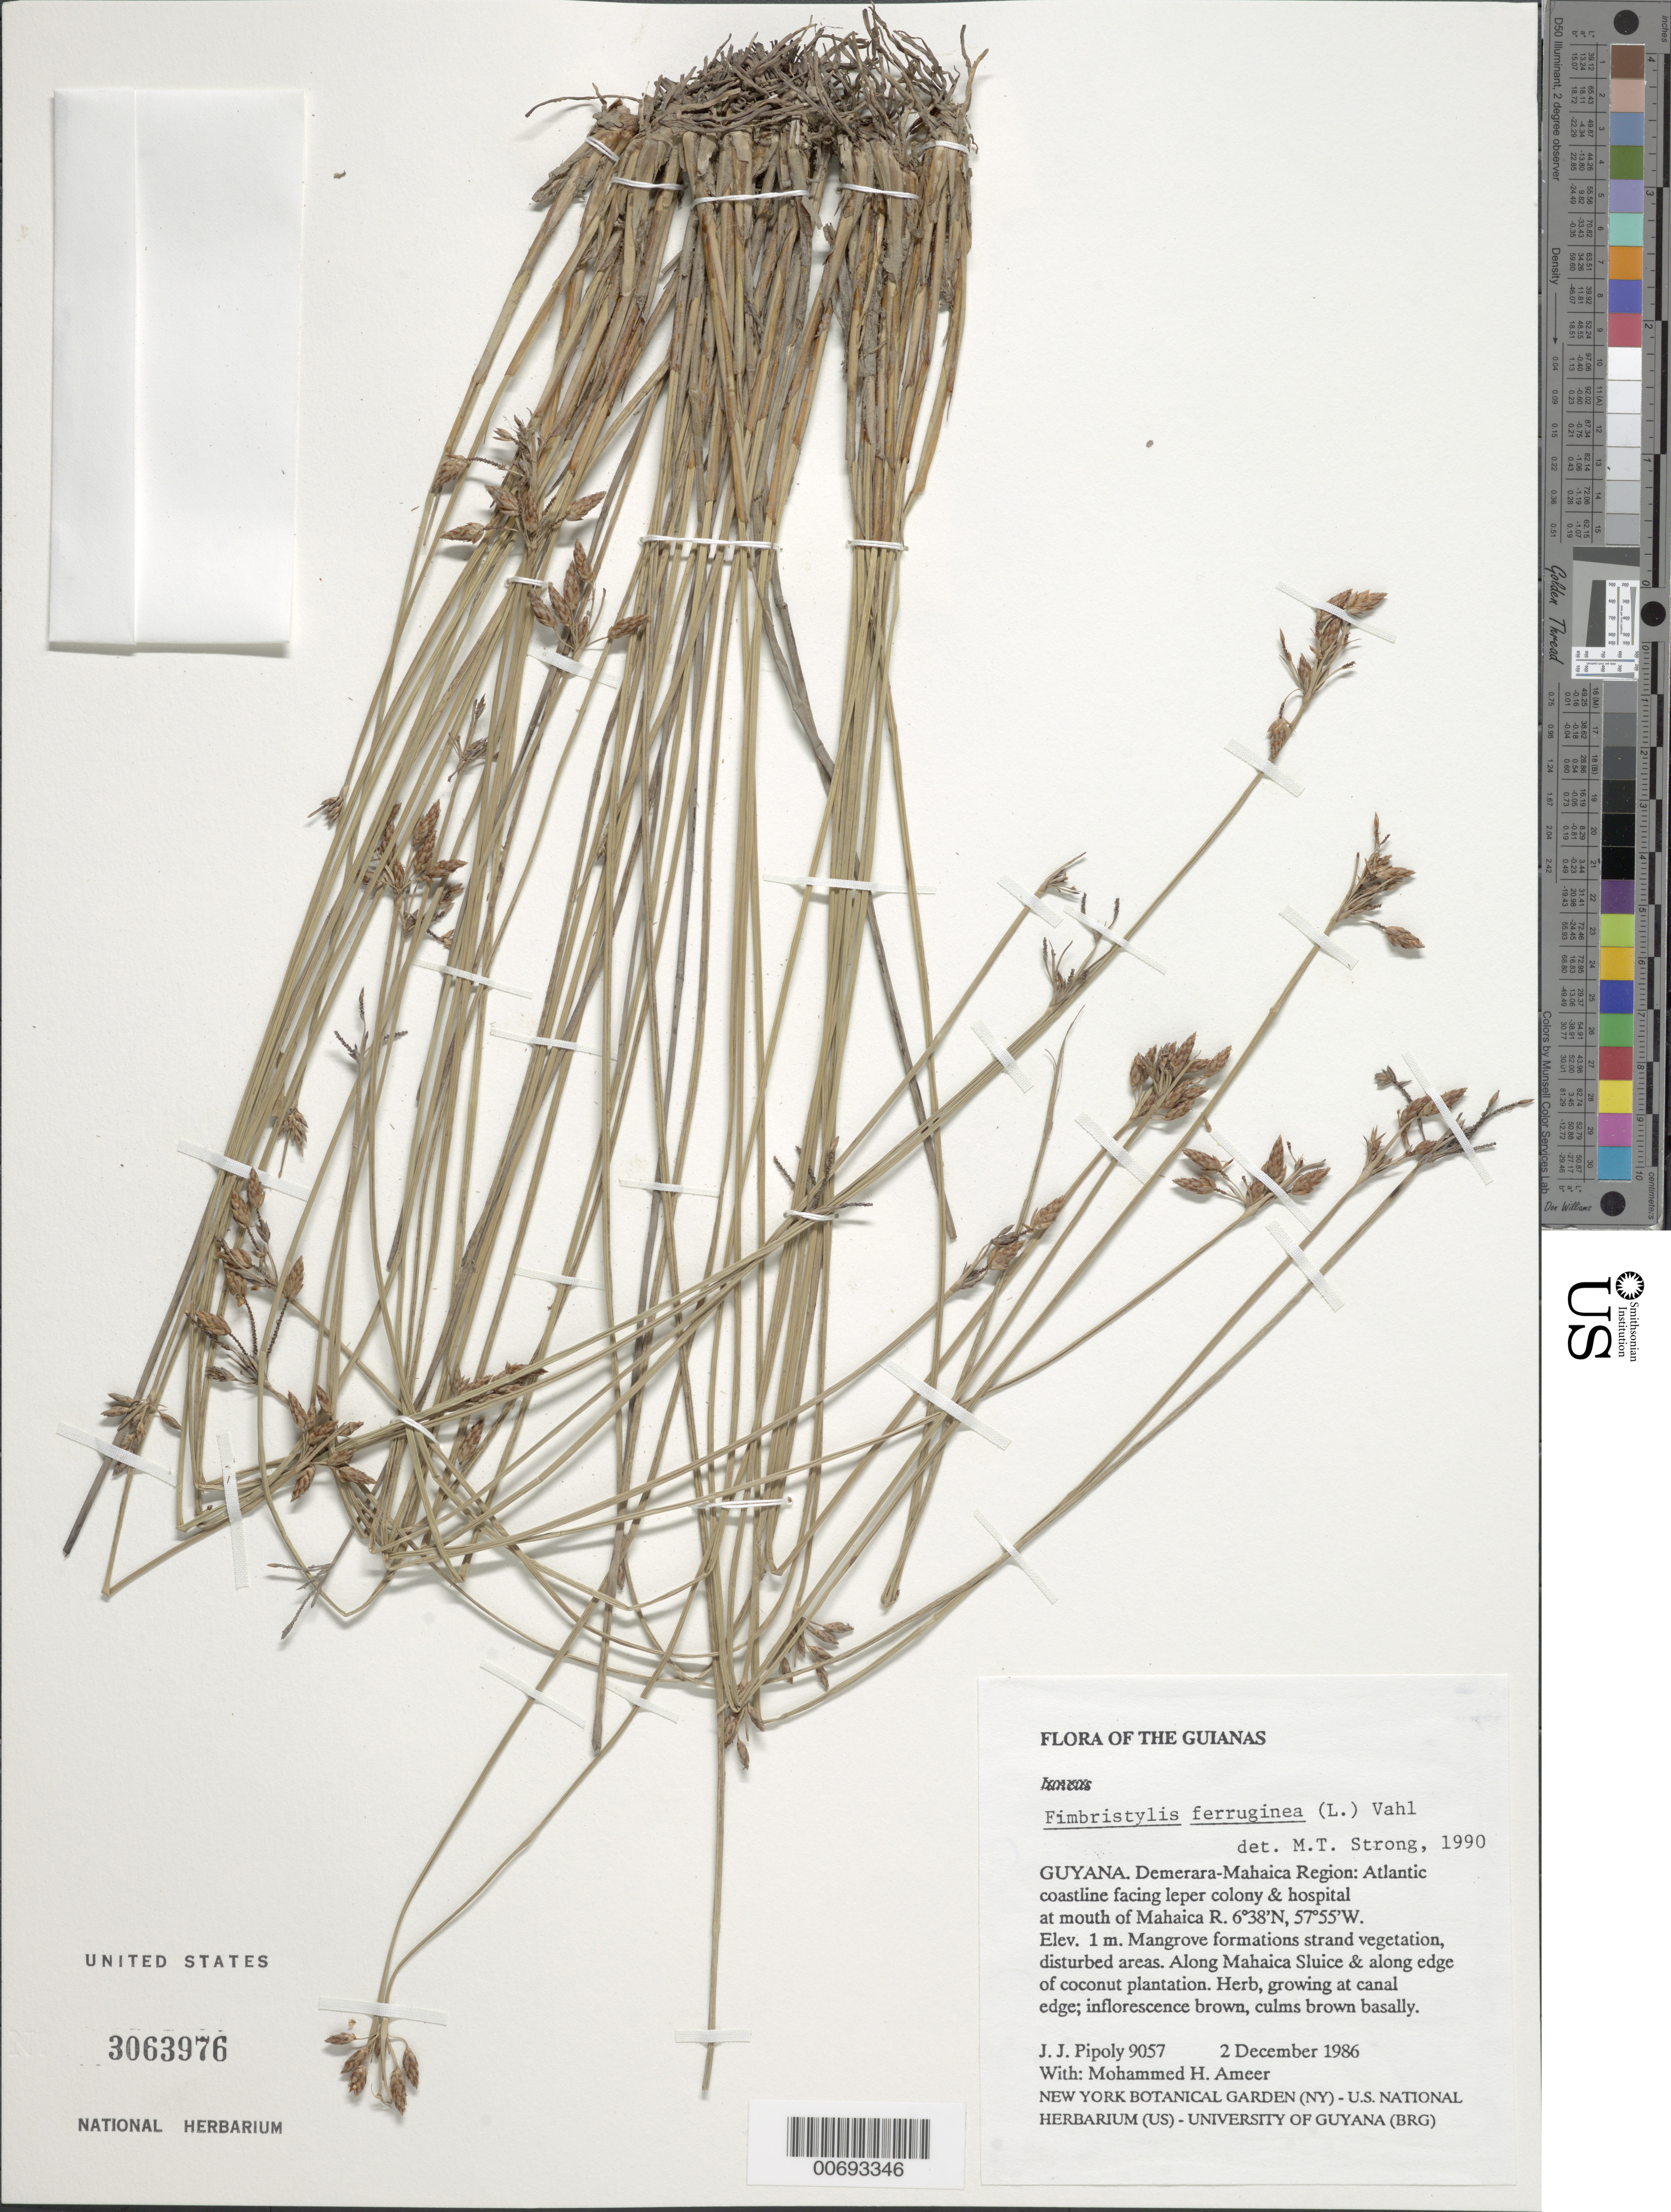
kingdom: Plantae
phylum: Tracheophyta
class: Liliopsida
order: Poales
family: Cyperaceae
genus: Fimbristylis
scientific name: Fimbristylis ferruginea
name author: (L.) Vahl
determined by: Strong, M. T., (US), Smithsonian Institution - National Museum of Natural History (UNITED STATES)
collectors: J. J. Pipoly & M. Ameer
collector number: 9057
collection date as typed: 2 December 1986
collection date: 1986-12-02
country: Guyana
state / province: Demerara-Mahaica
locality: Atlantic coastline facing leper colony & hospital at mouth of Mahaica R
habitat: Mangrove formations strand vegetation, disturbed areas. Along Mahaica Sluice & along edge of coconut plantation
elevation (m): -6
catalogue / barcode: US 3063976